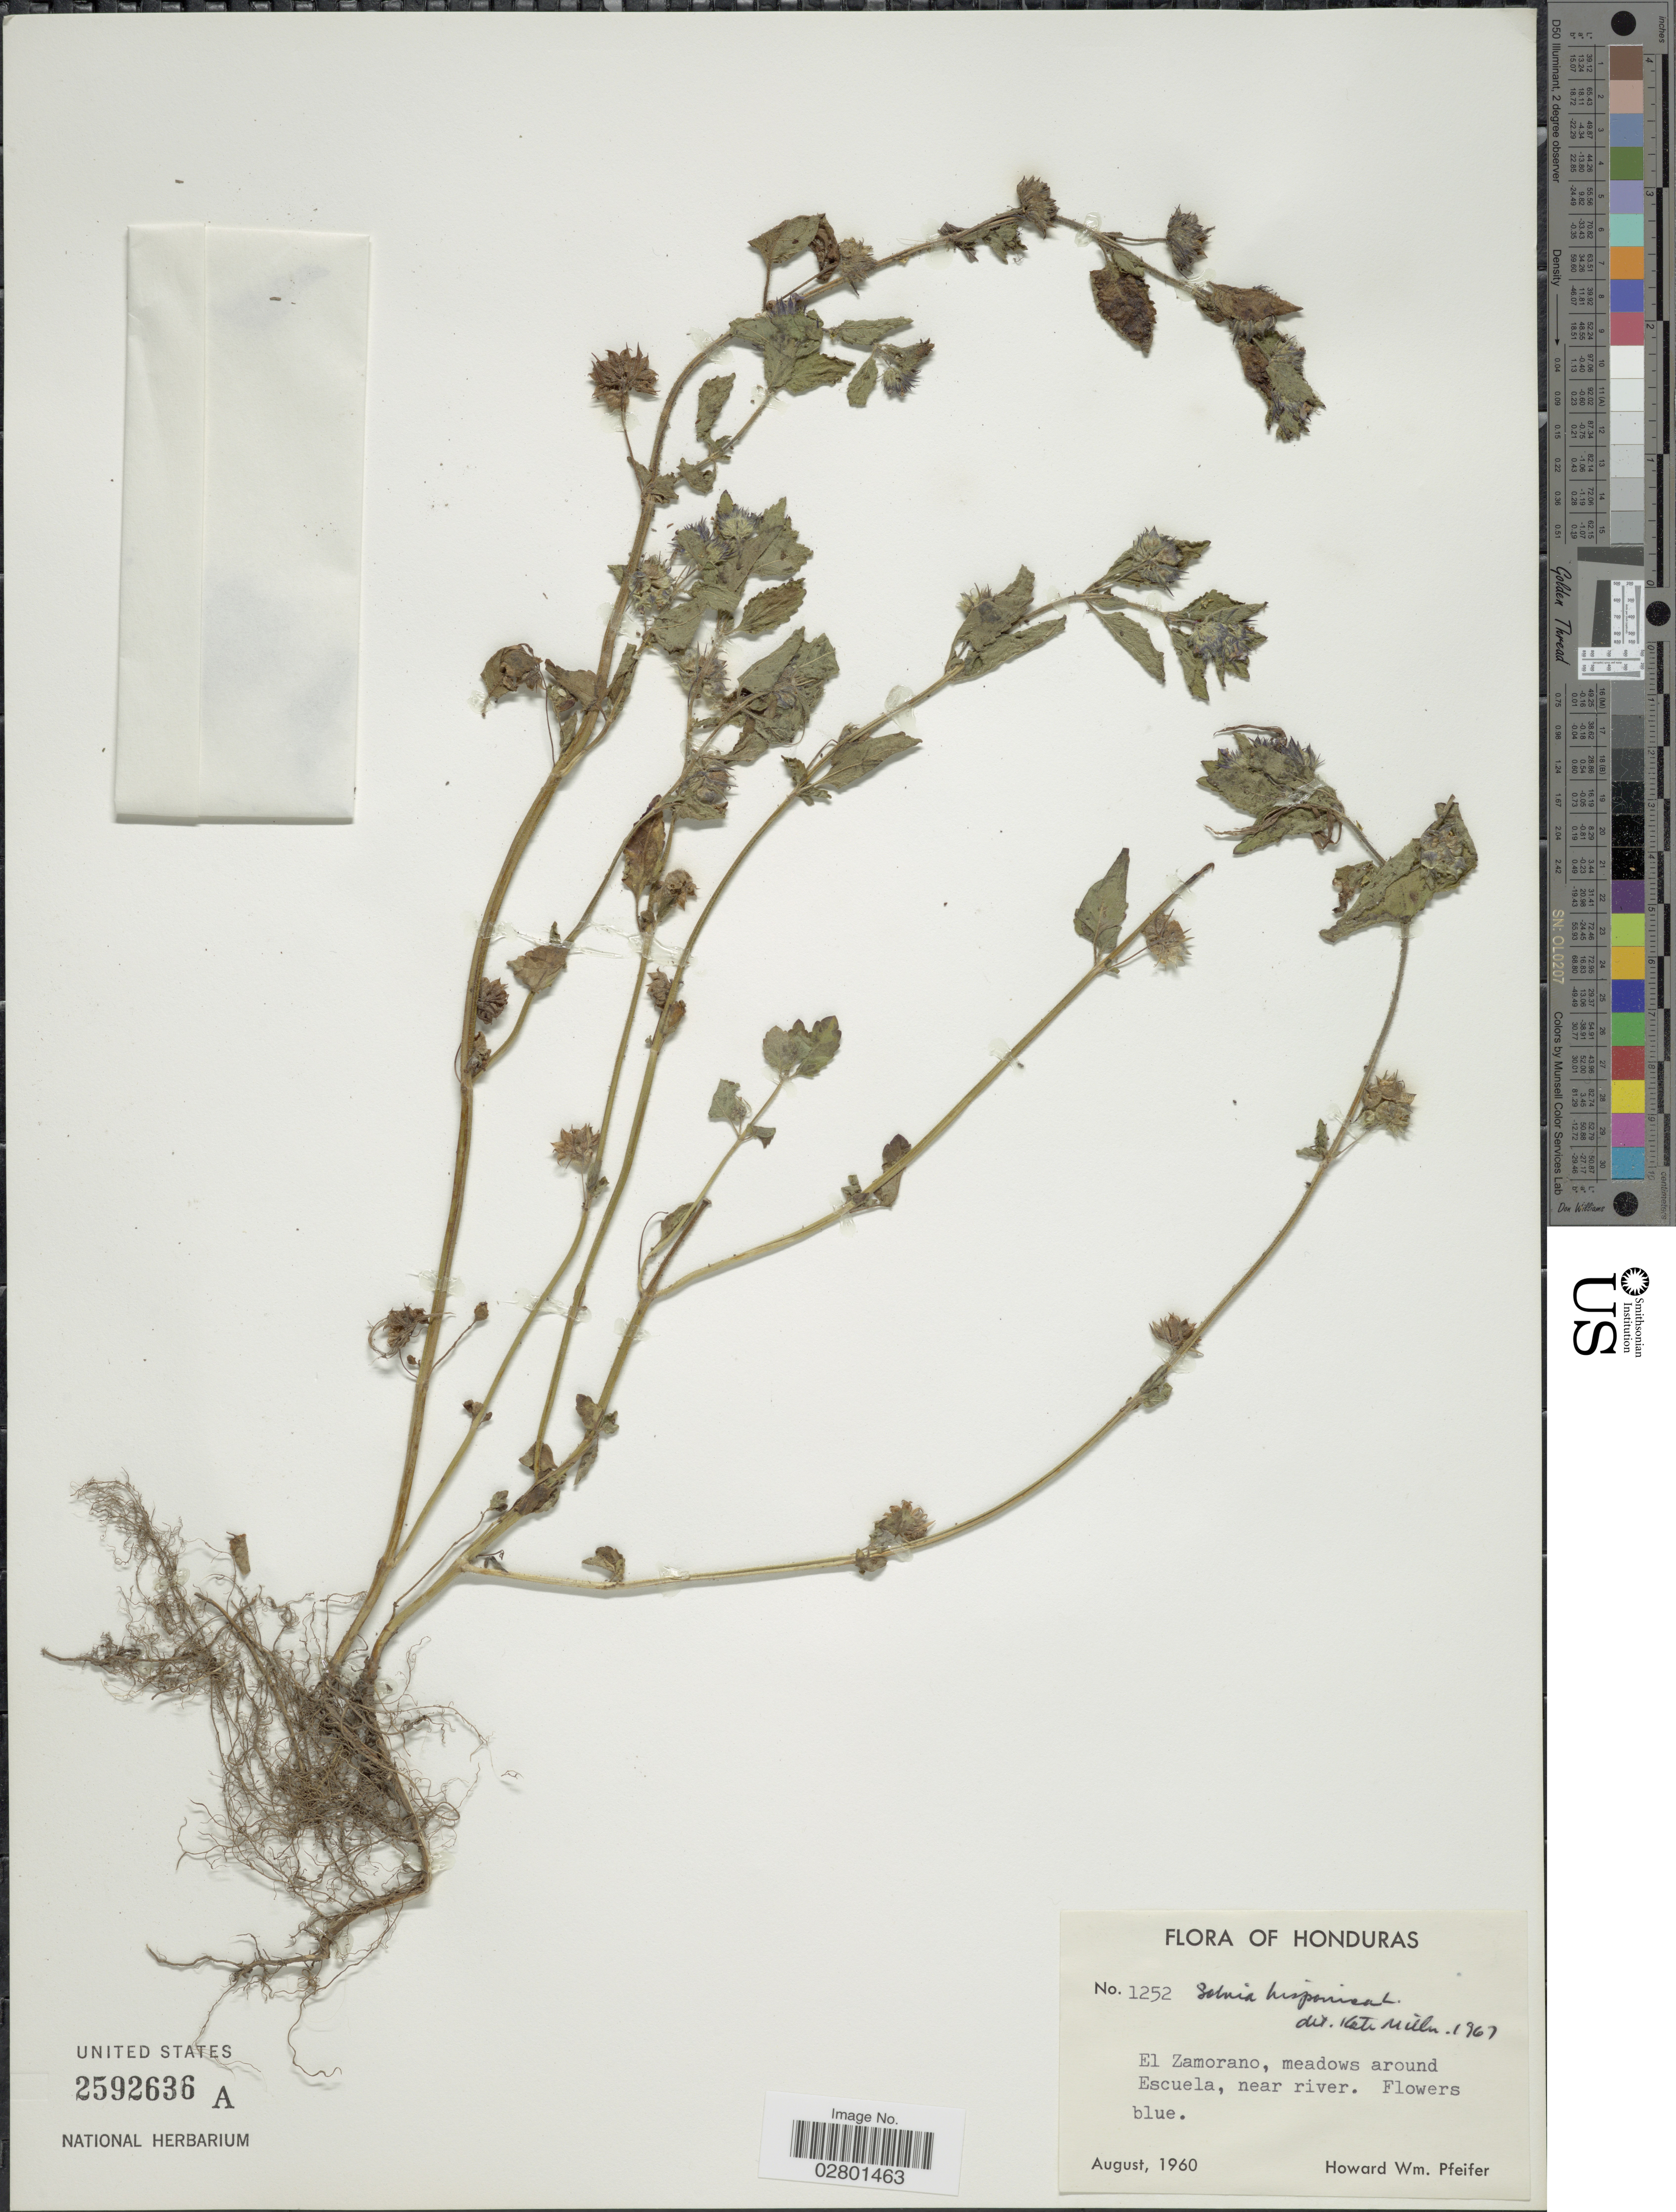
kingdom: Plantae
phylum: Tracheophyta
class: Magnoliopsida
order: Lamiales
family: Lamiaceae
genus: Marsypianthes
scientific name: Marsypianthes chamaedrys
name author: (Vahl) Kuntze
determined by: Strong, Mark T., (BOT), Smithsonian Institution - National Museum of Natural History (UNITED STATES)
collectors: H. W. Pfeifer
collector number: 1252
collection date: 1960-08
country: Honduras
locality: El Zamorano, meadows around Escuela, near river.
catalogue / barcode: US 2592636A